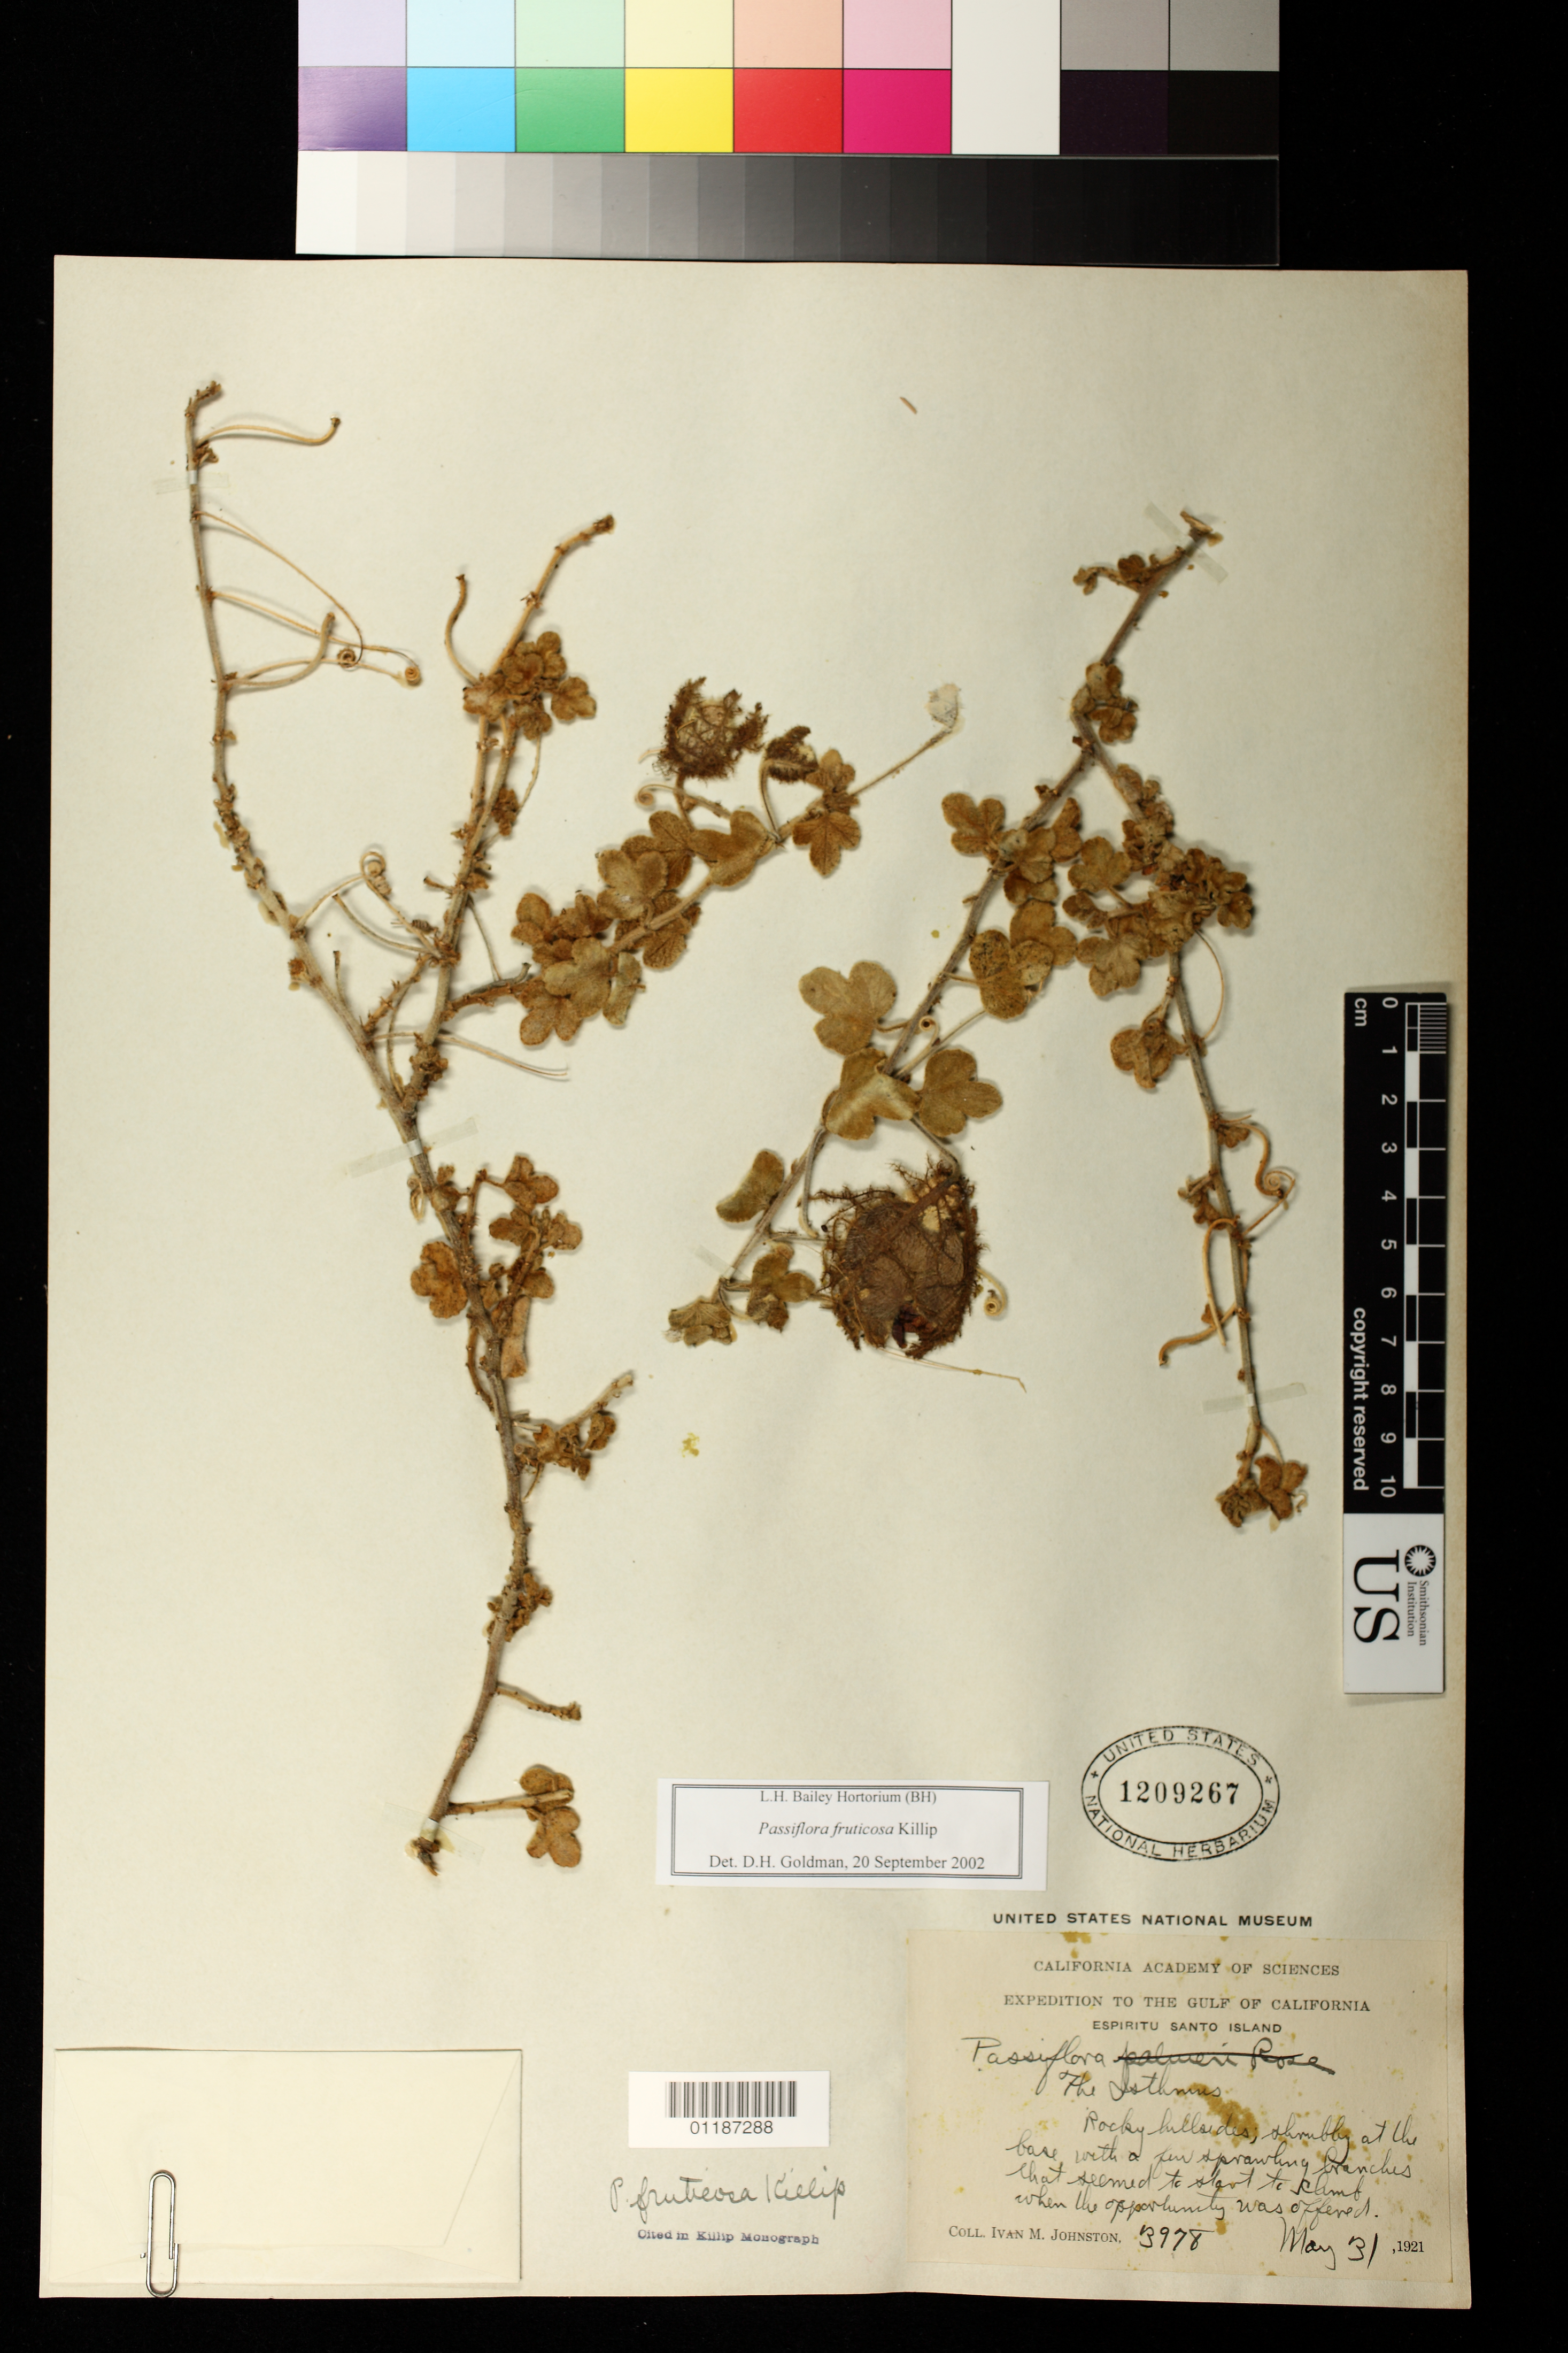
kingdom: Plantae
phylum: Tracheophyta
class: Magnoliopsida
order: Malpighiales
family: Passifloraceae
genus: Passiflora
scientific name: Passiflora fruticosa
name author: Killip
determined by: Svoboda, Harlan T., (NA), US Department of Agriculture (UNITED STATES)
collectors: I.M. Johnston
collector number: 3978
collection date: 1921-05-31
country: Mexico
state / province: Baja California Sur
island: Espíritu Santo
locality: Espiritu Santo Island [Isla Espíritu Santo]. The Isthmus.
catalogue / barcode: US 1209267